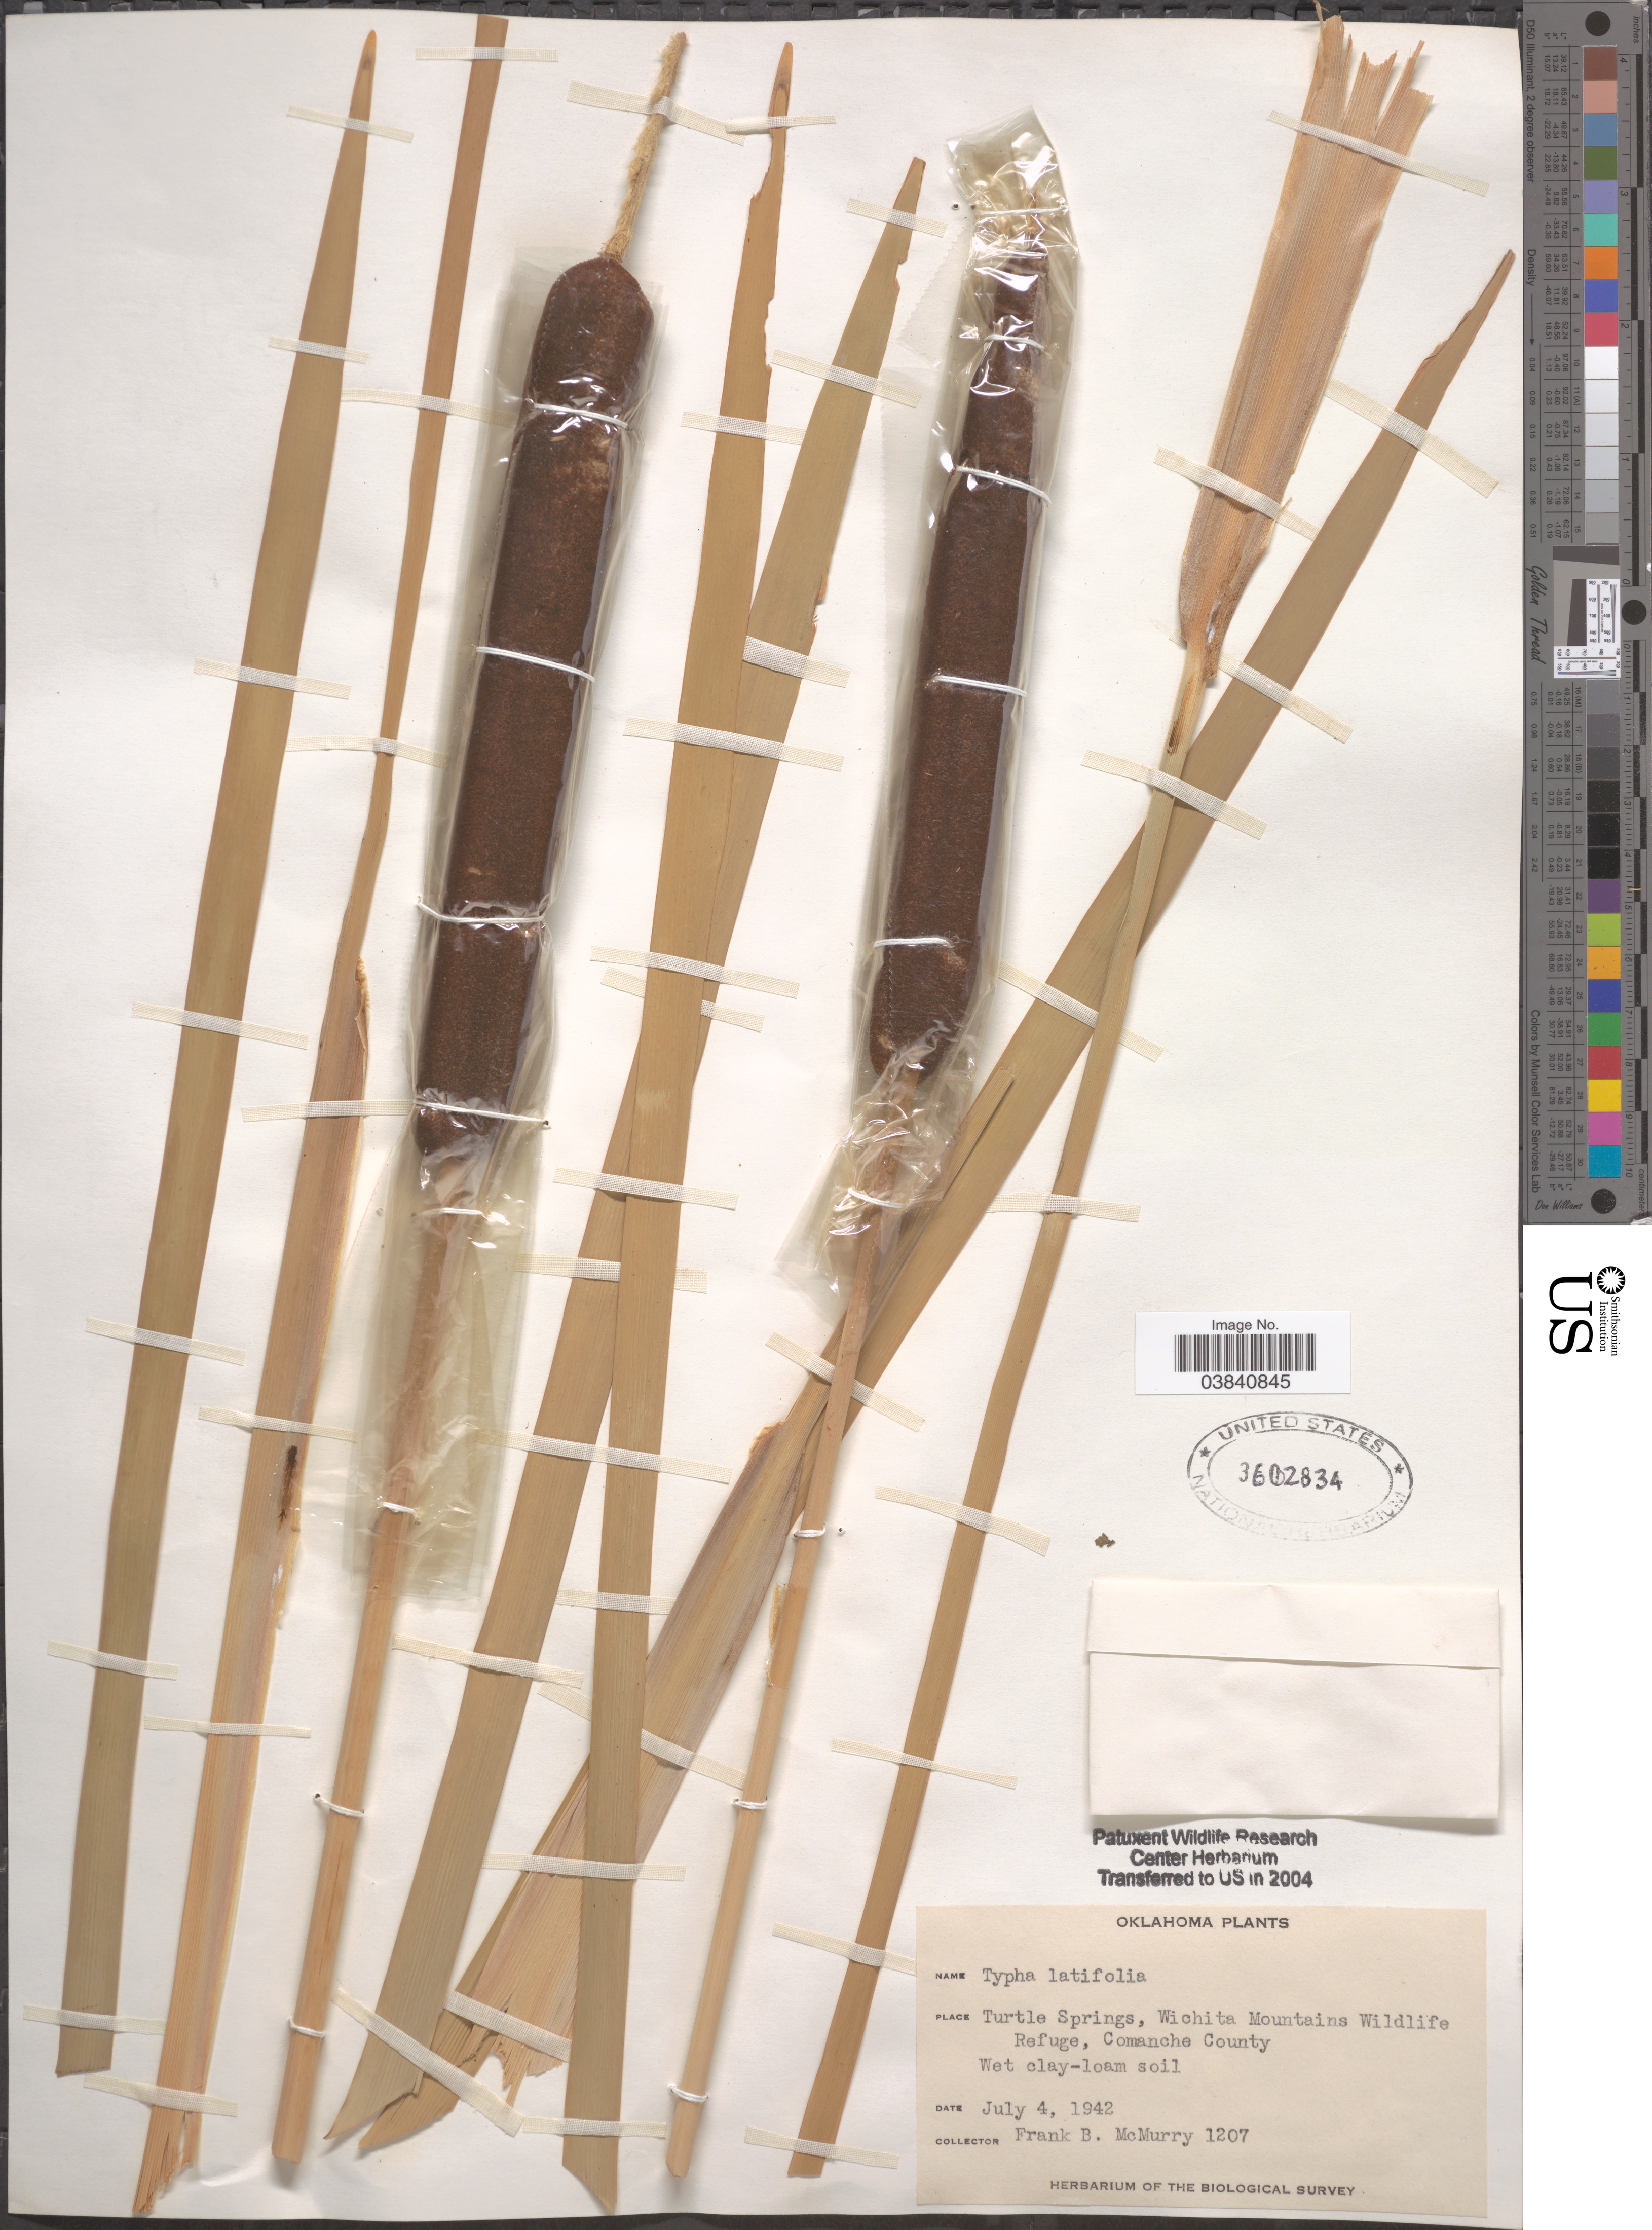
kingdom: Plantae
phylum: Tracheophyta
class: Liliopsida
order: Poales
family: Typhaceae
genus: Typha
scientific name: Typha latifolia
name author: L.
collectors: F. B. McMurry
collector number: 1207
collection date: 1942-07-04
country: United States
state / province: Oklahoma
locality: Turtle Springs, Wichita Mountains Wildlife Refuge, Comanche County.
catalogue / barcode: US 3602834